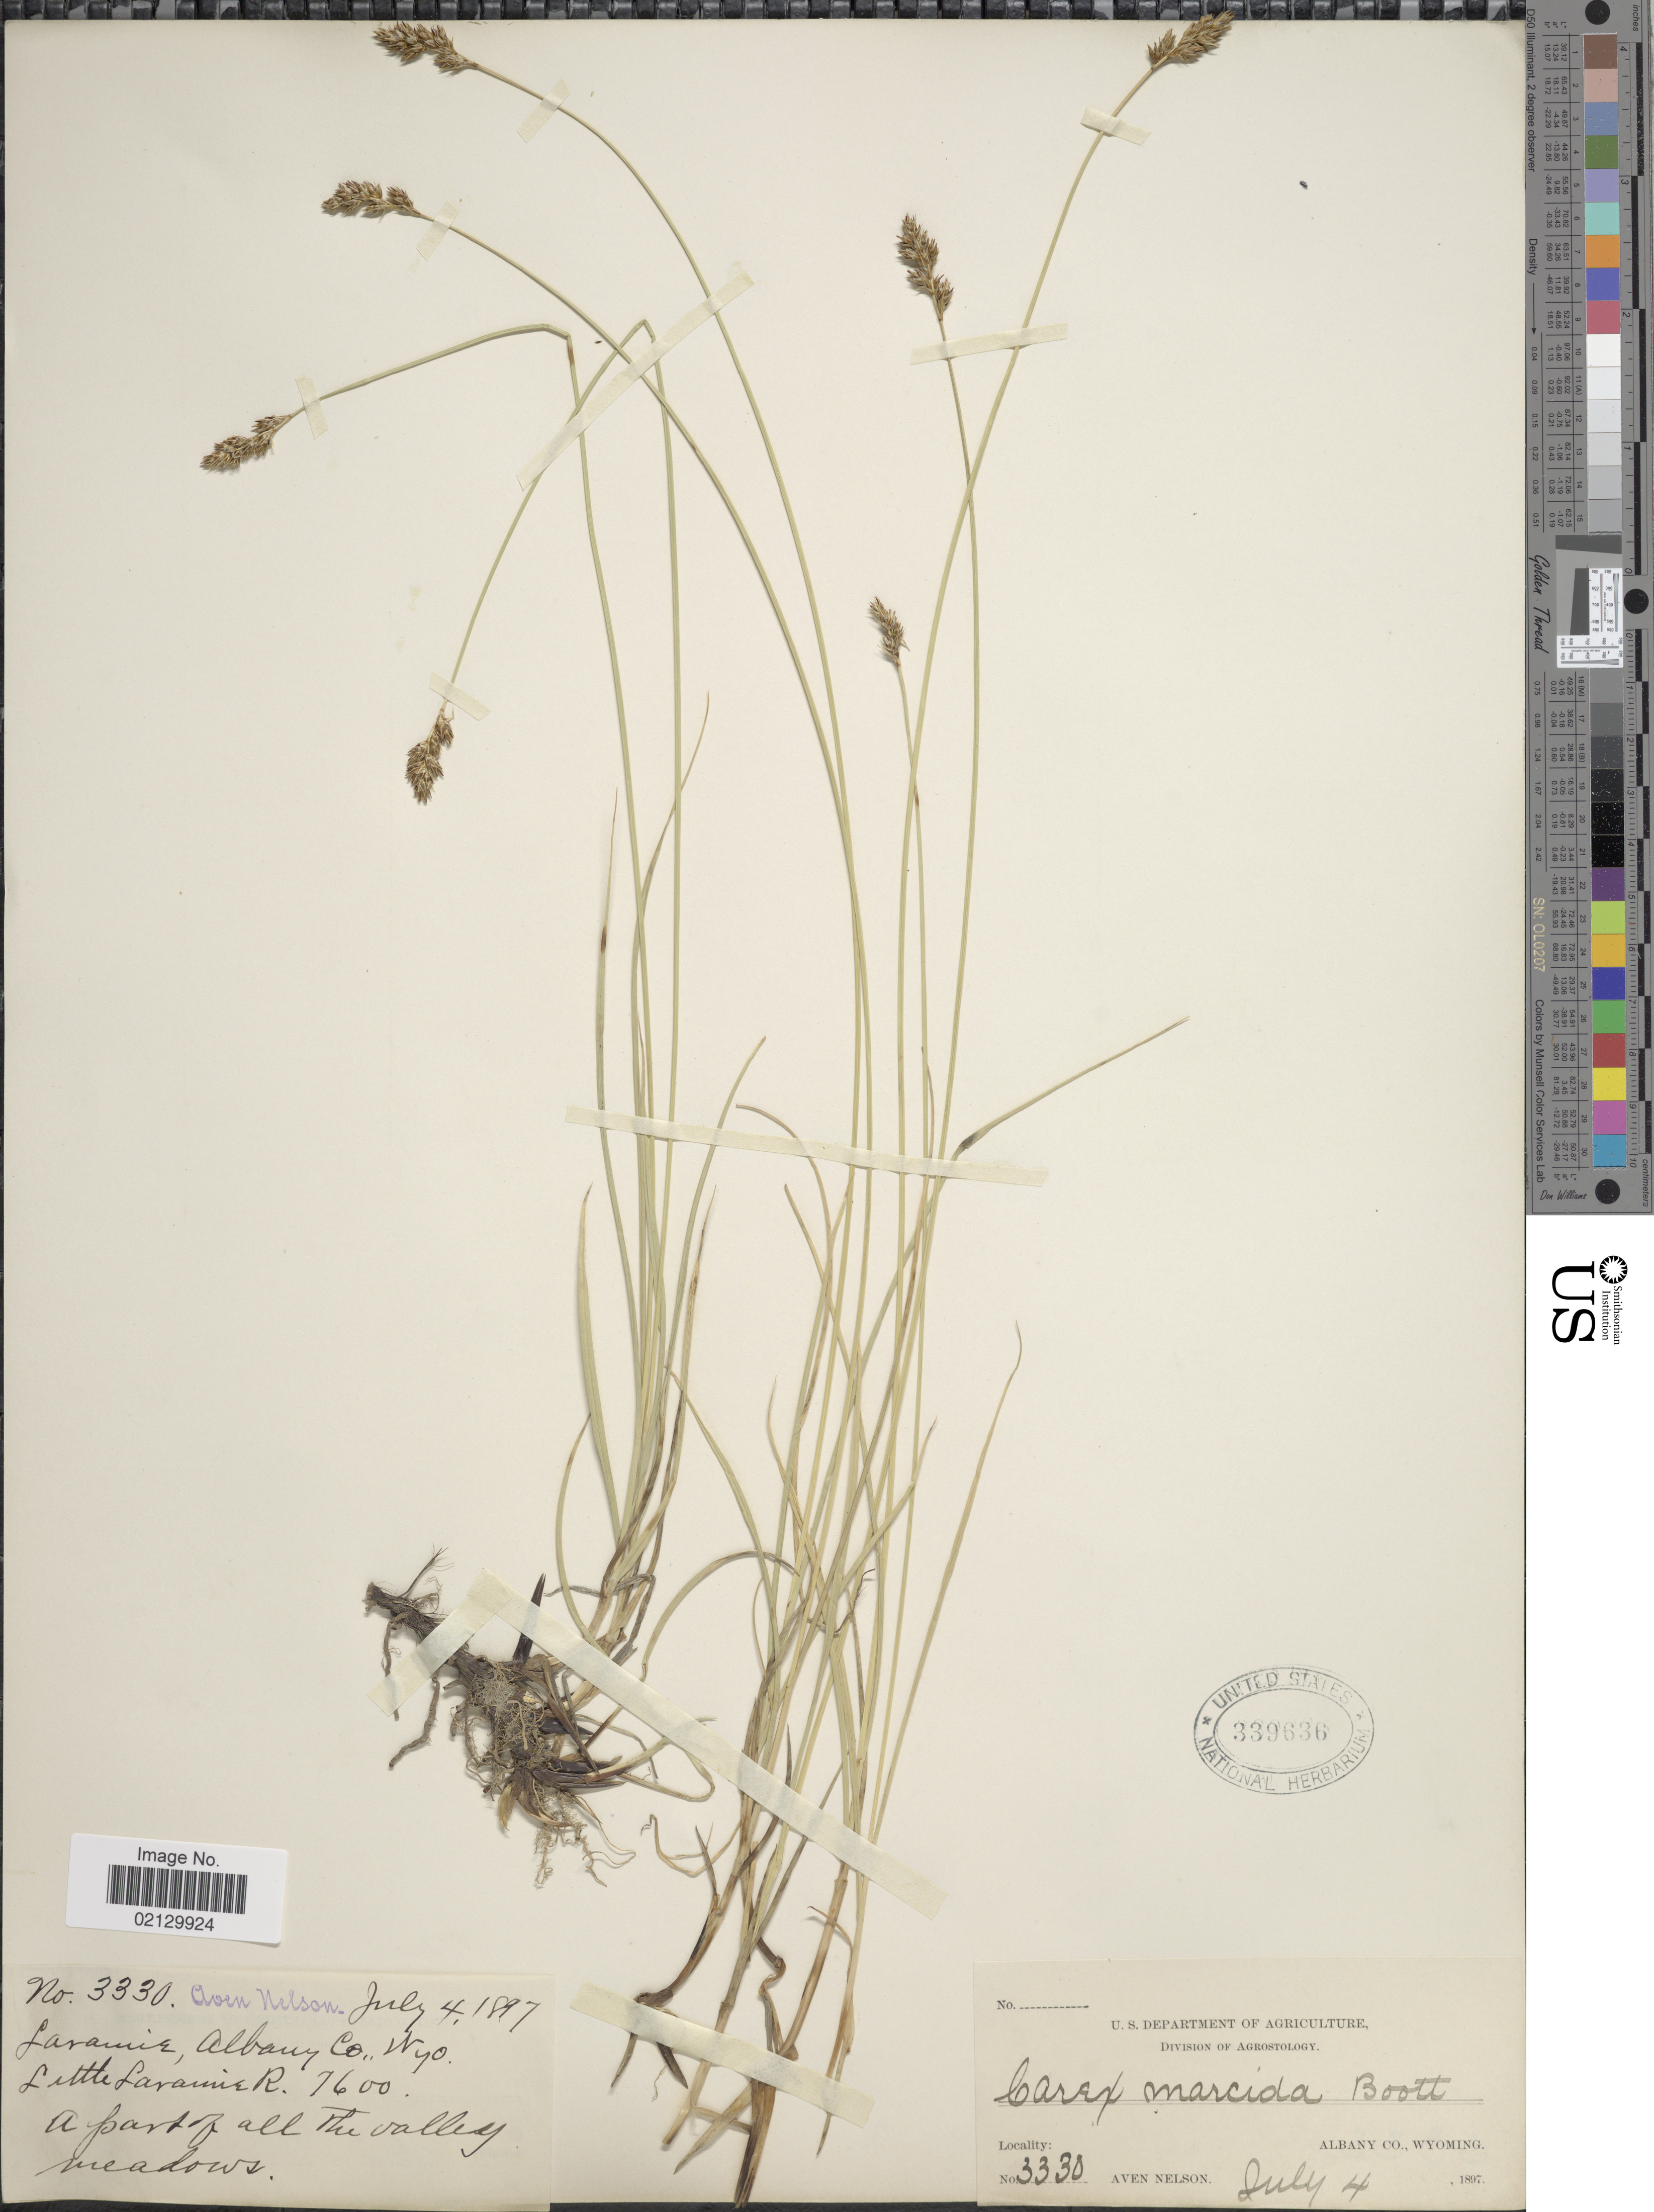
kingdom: Plantae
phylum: Tracheophyta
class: Liliopsida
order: Poales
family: Cyperaceae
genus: Carex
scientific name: Carex praegracilis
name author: W. Boott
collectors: A. Nelson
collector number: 3330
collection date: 1897-07-04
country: United States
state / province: Wyoming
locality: Albany Co., Wyoming. A part of all the valley meadows.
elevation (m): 2316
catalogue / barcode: US 339636